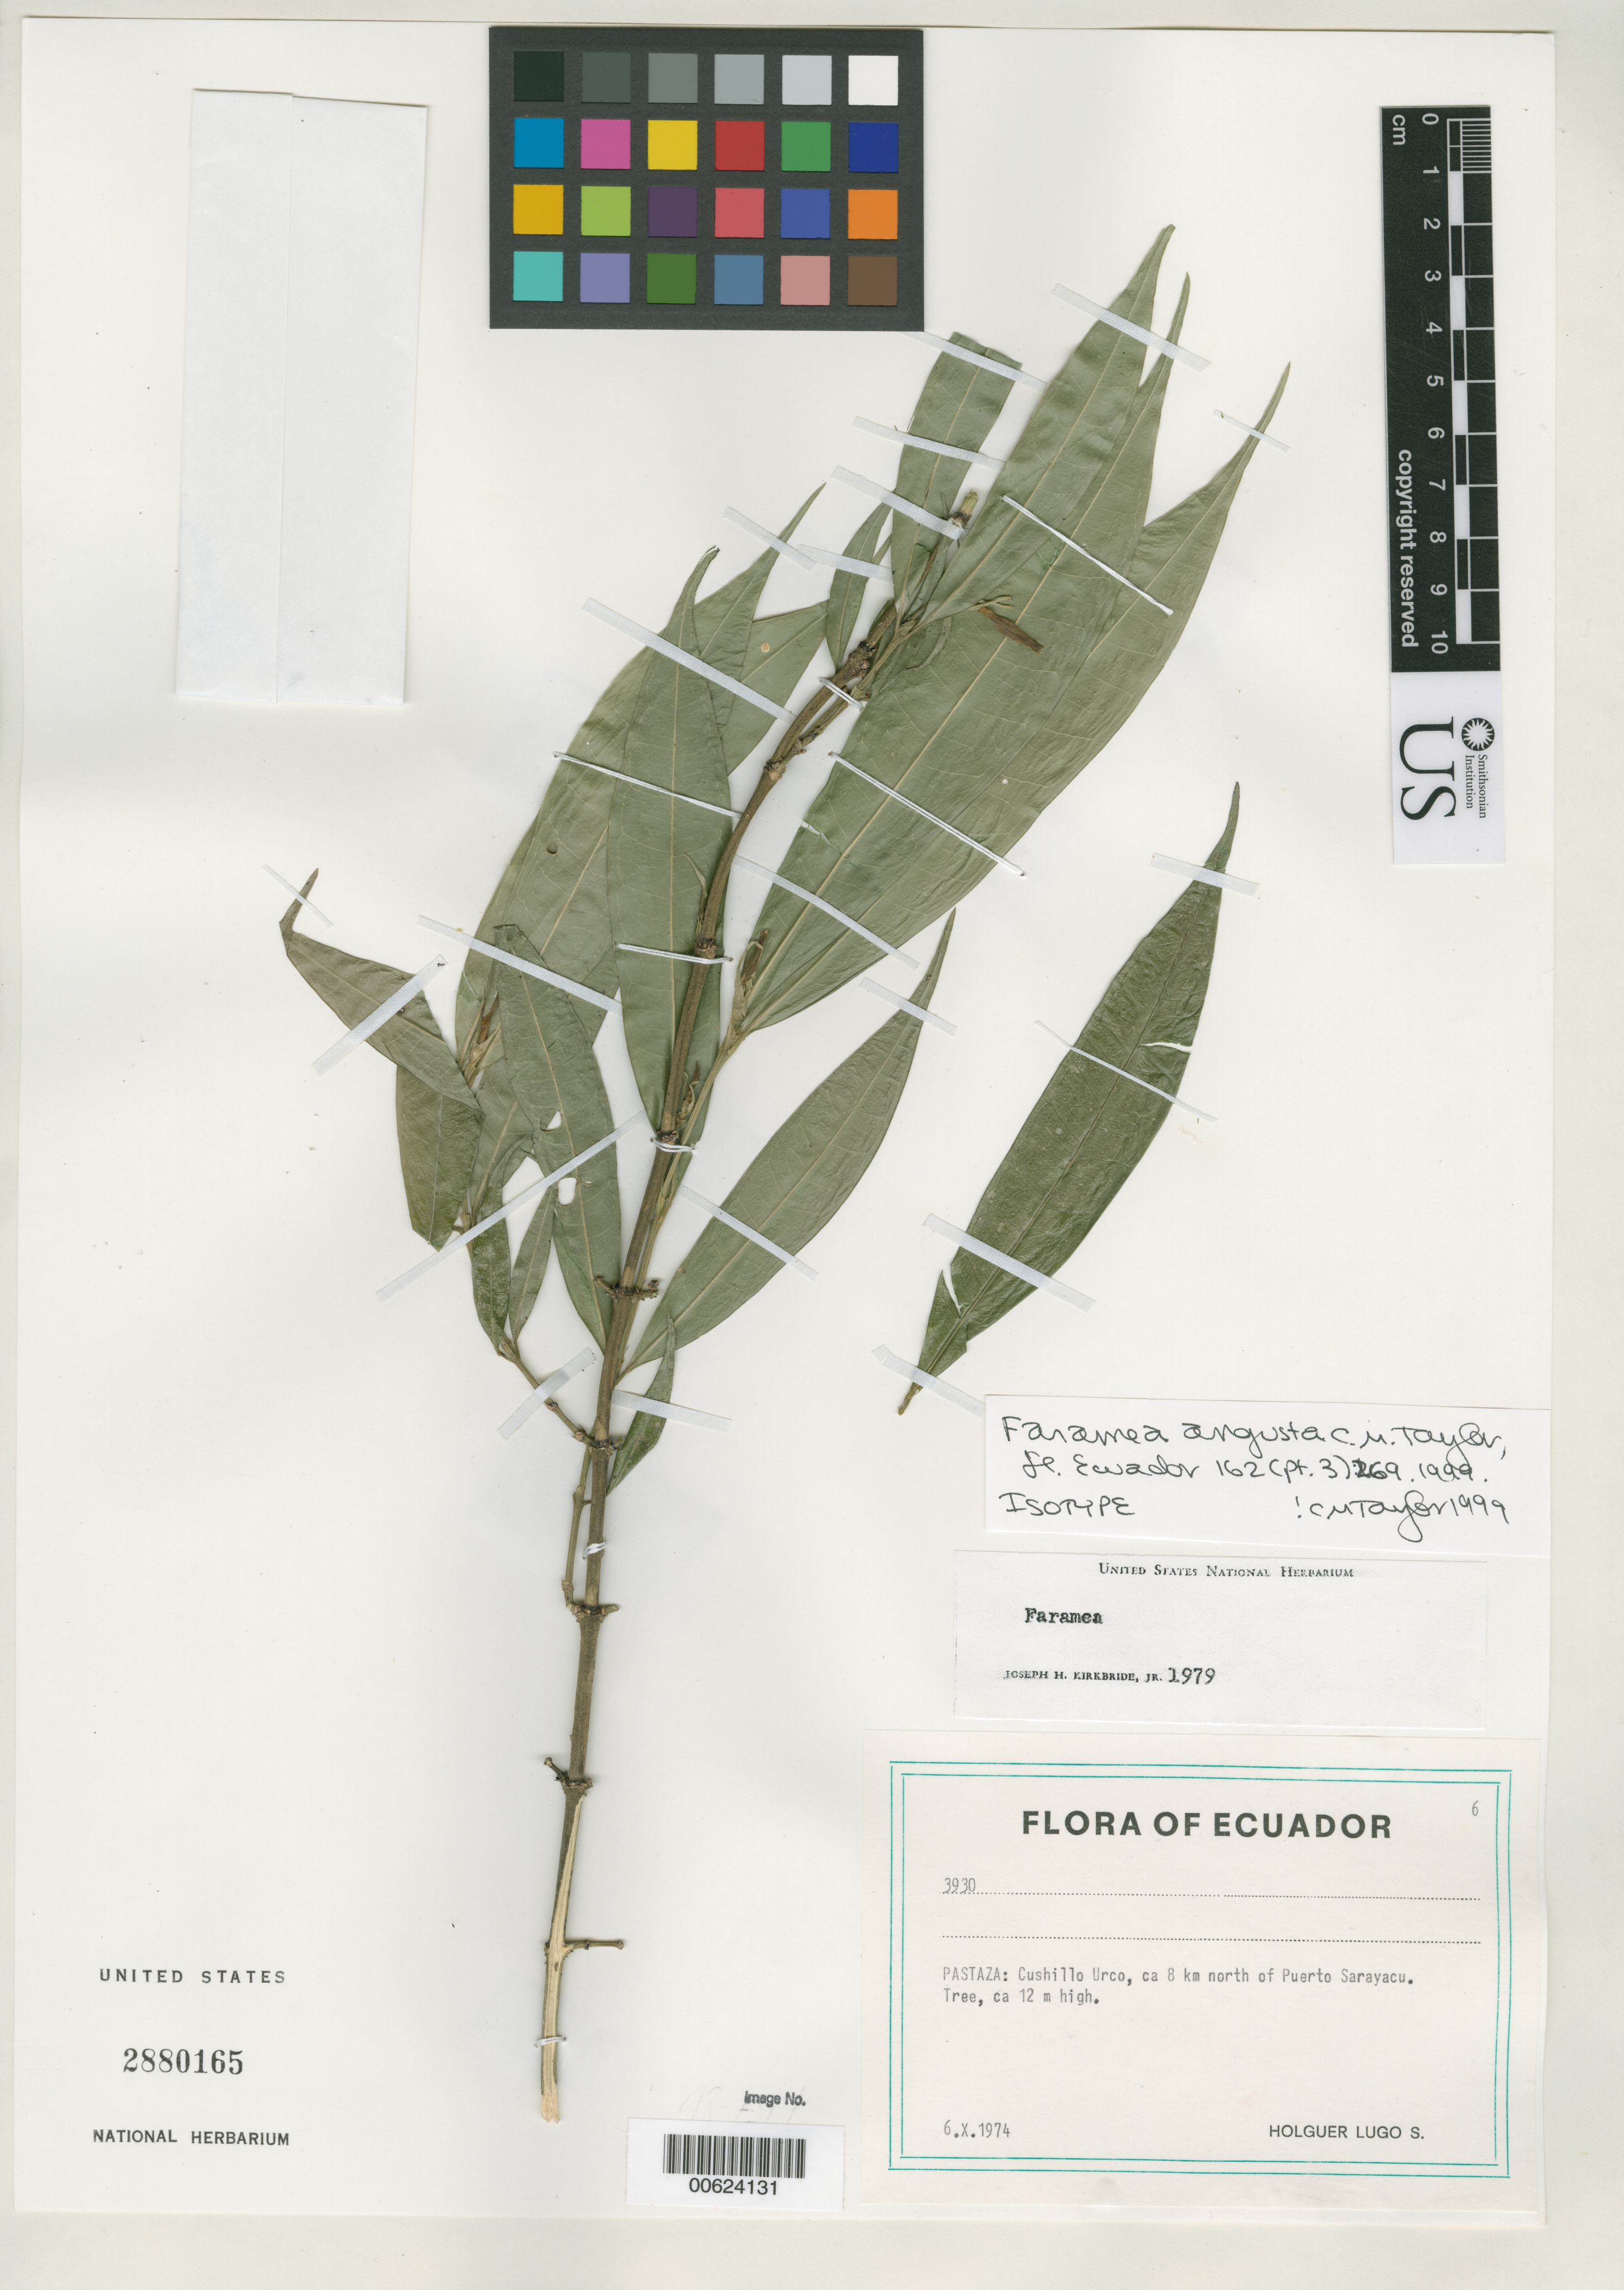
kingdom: Plantae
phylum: Tracheophyta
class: Magnoliopsida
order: Gentianales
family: Rubiaceae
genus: Faramea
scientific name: Faramea angusta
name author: C.M. Taylor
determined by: Taylor, Charlotte M.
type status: Isotype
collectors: H. Lugo S.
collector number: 3930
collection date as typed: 06 Oct 1974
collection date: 1974-10-06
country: Ecuador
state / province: Pastaza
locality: Cushillo Urco, 8 km N of Puerto Sarayacu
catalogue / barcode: US 2880165